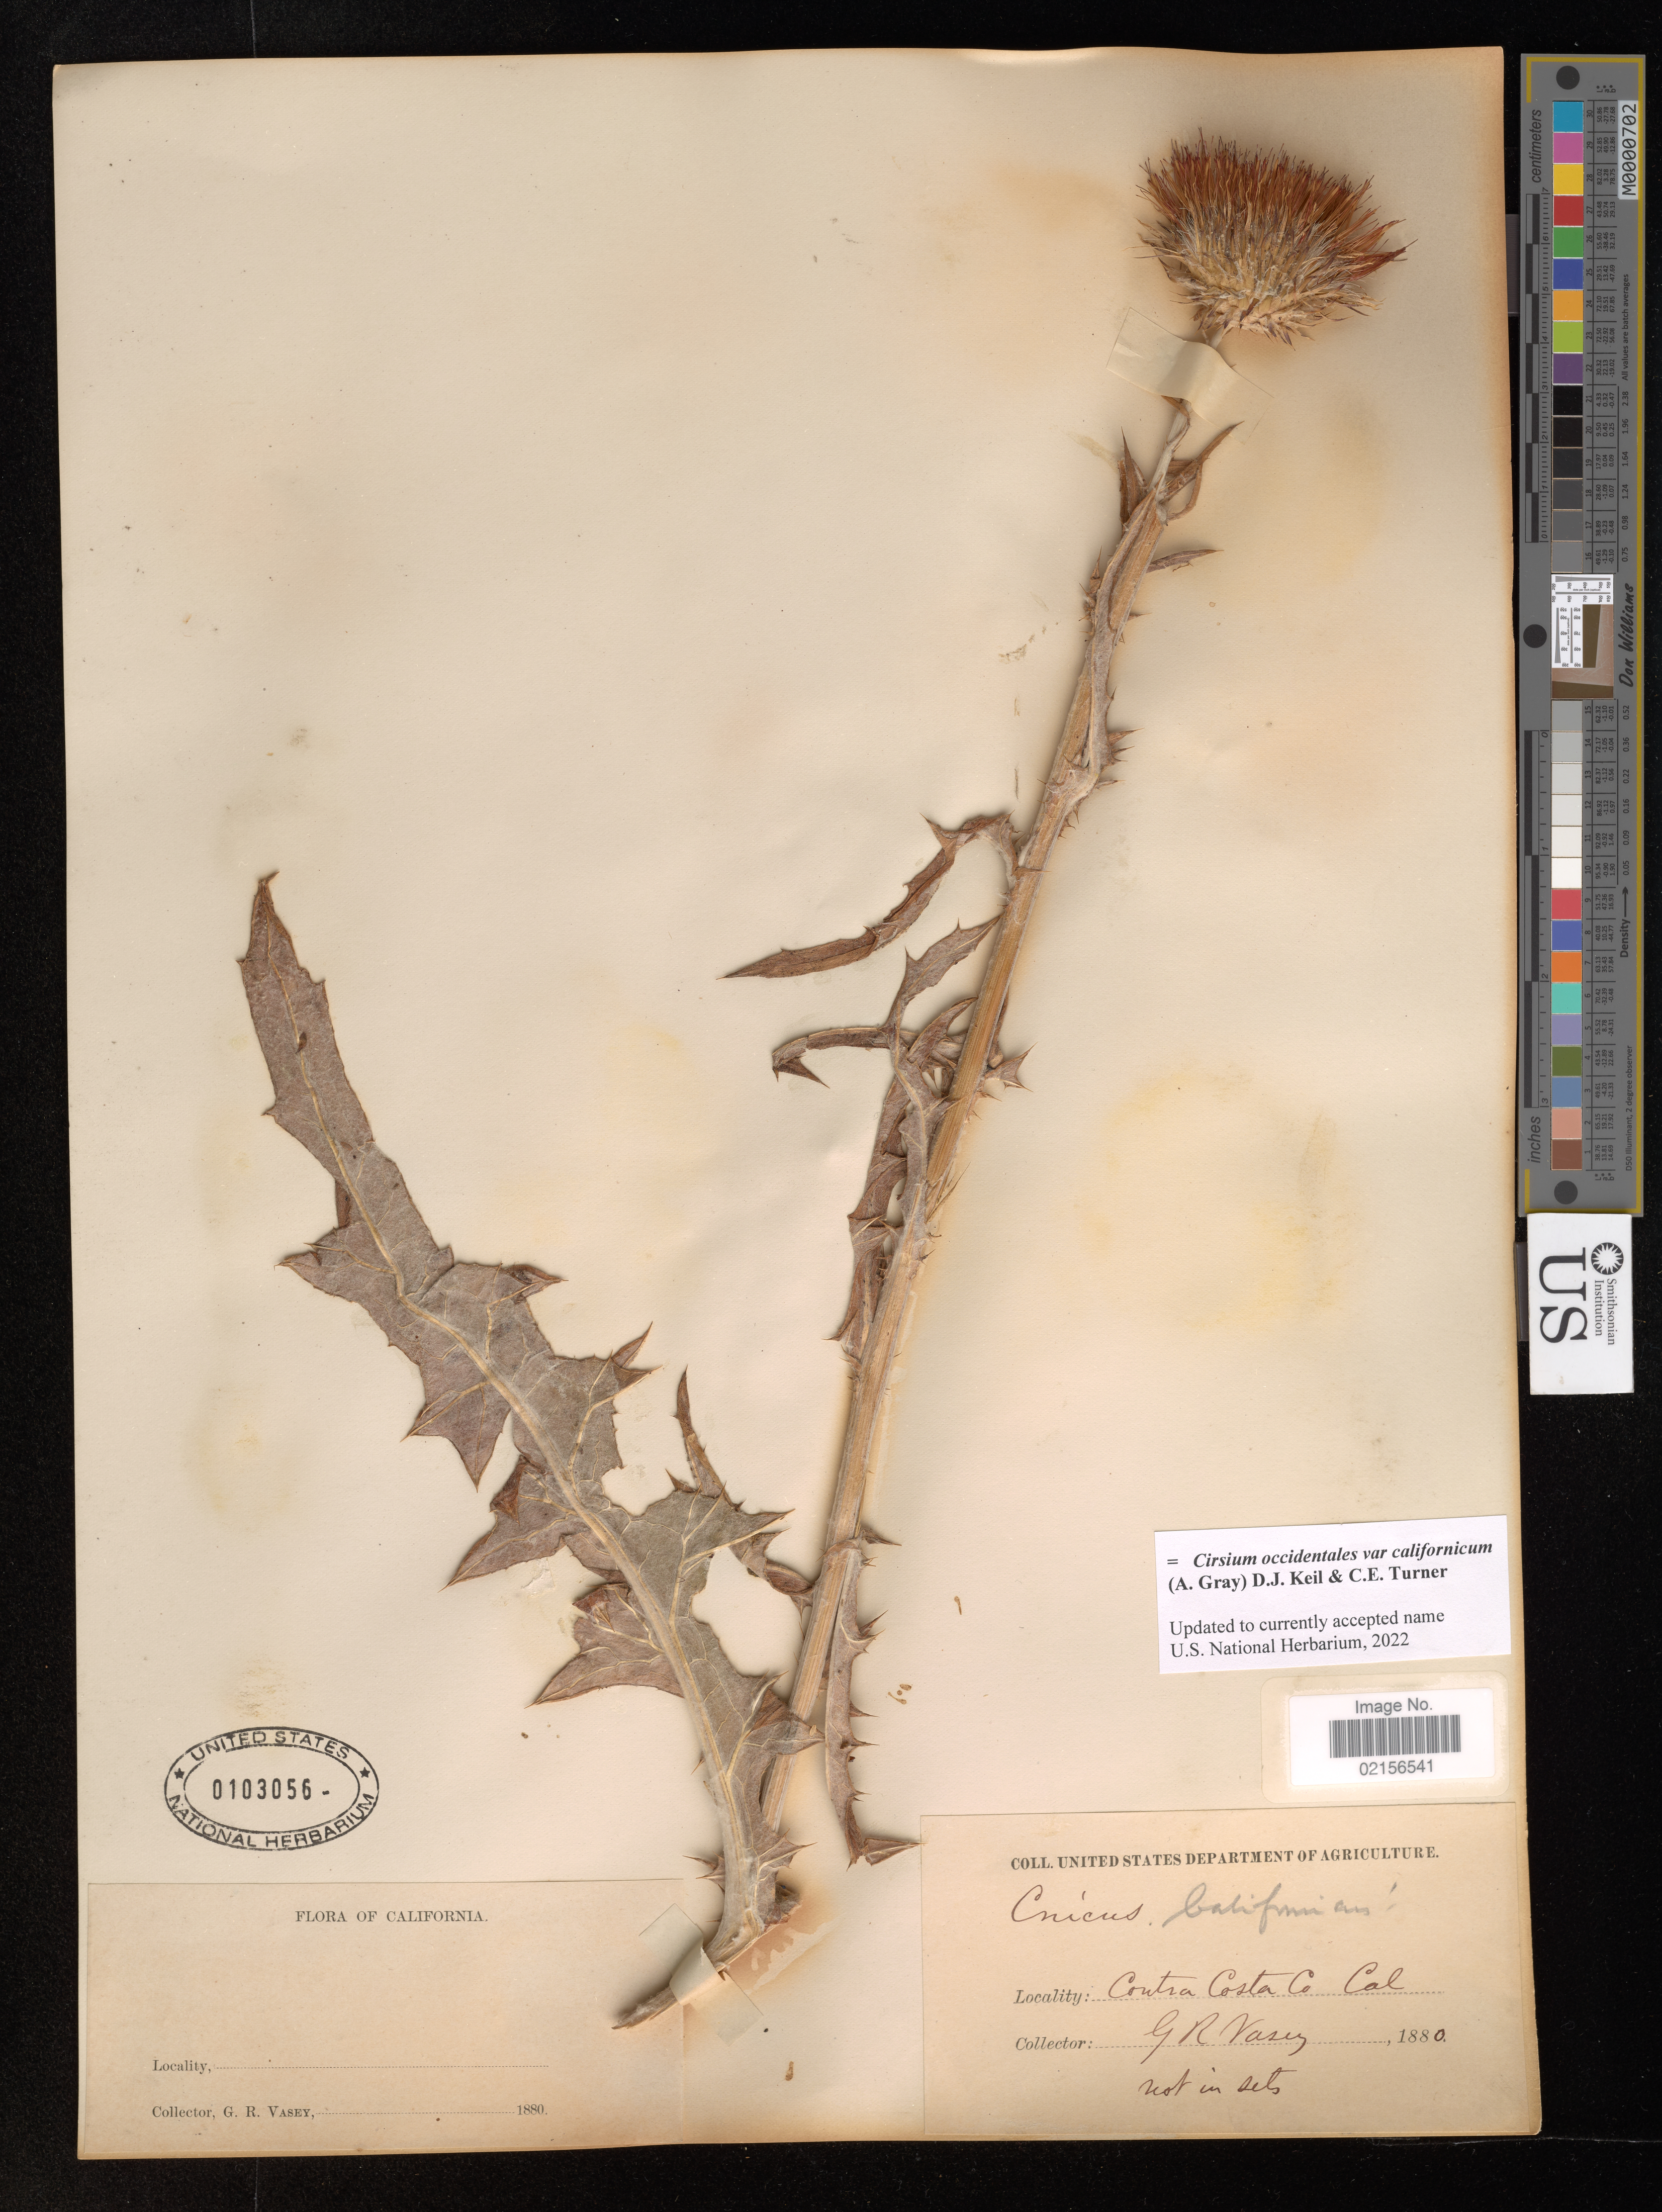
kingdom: Plantae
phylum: Tracheophyta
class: Magnoliopsida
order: Asterales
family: Asteraceae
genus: Cirsium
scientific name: Cirsium occidentale var. californicum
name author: (A. Gray) D.J. Keil & C.E. Turner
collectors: G. R. Vasey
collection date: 1880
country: United States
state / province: California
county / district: Contra Costa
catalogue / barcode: US 103056